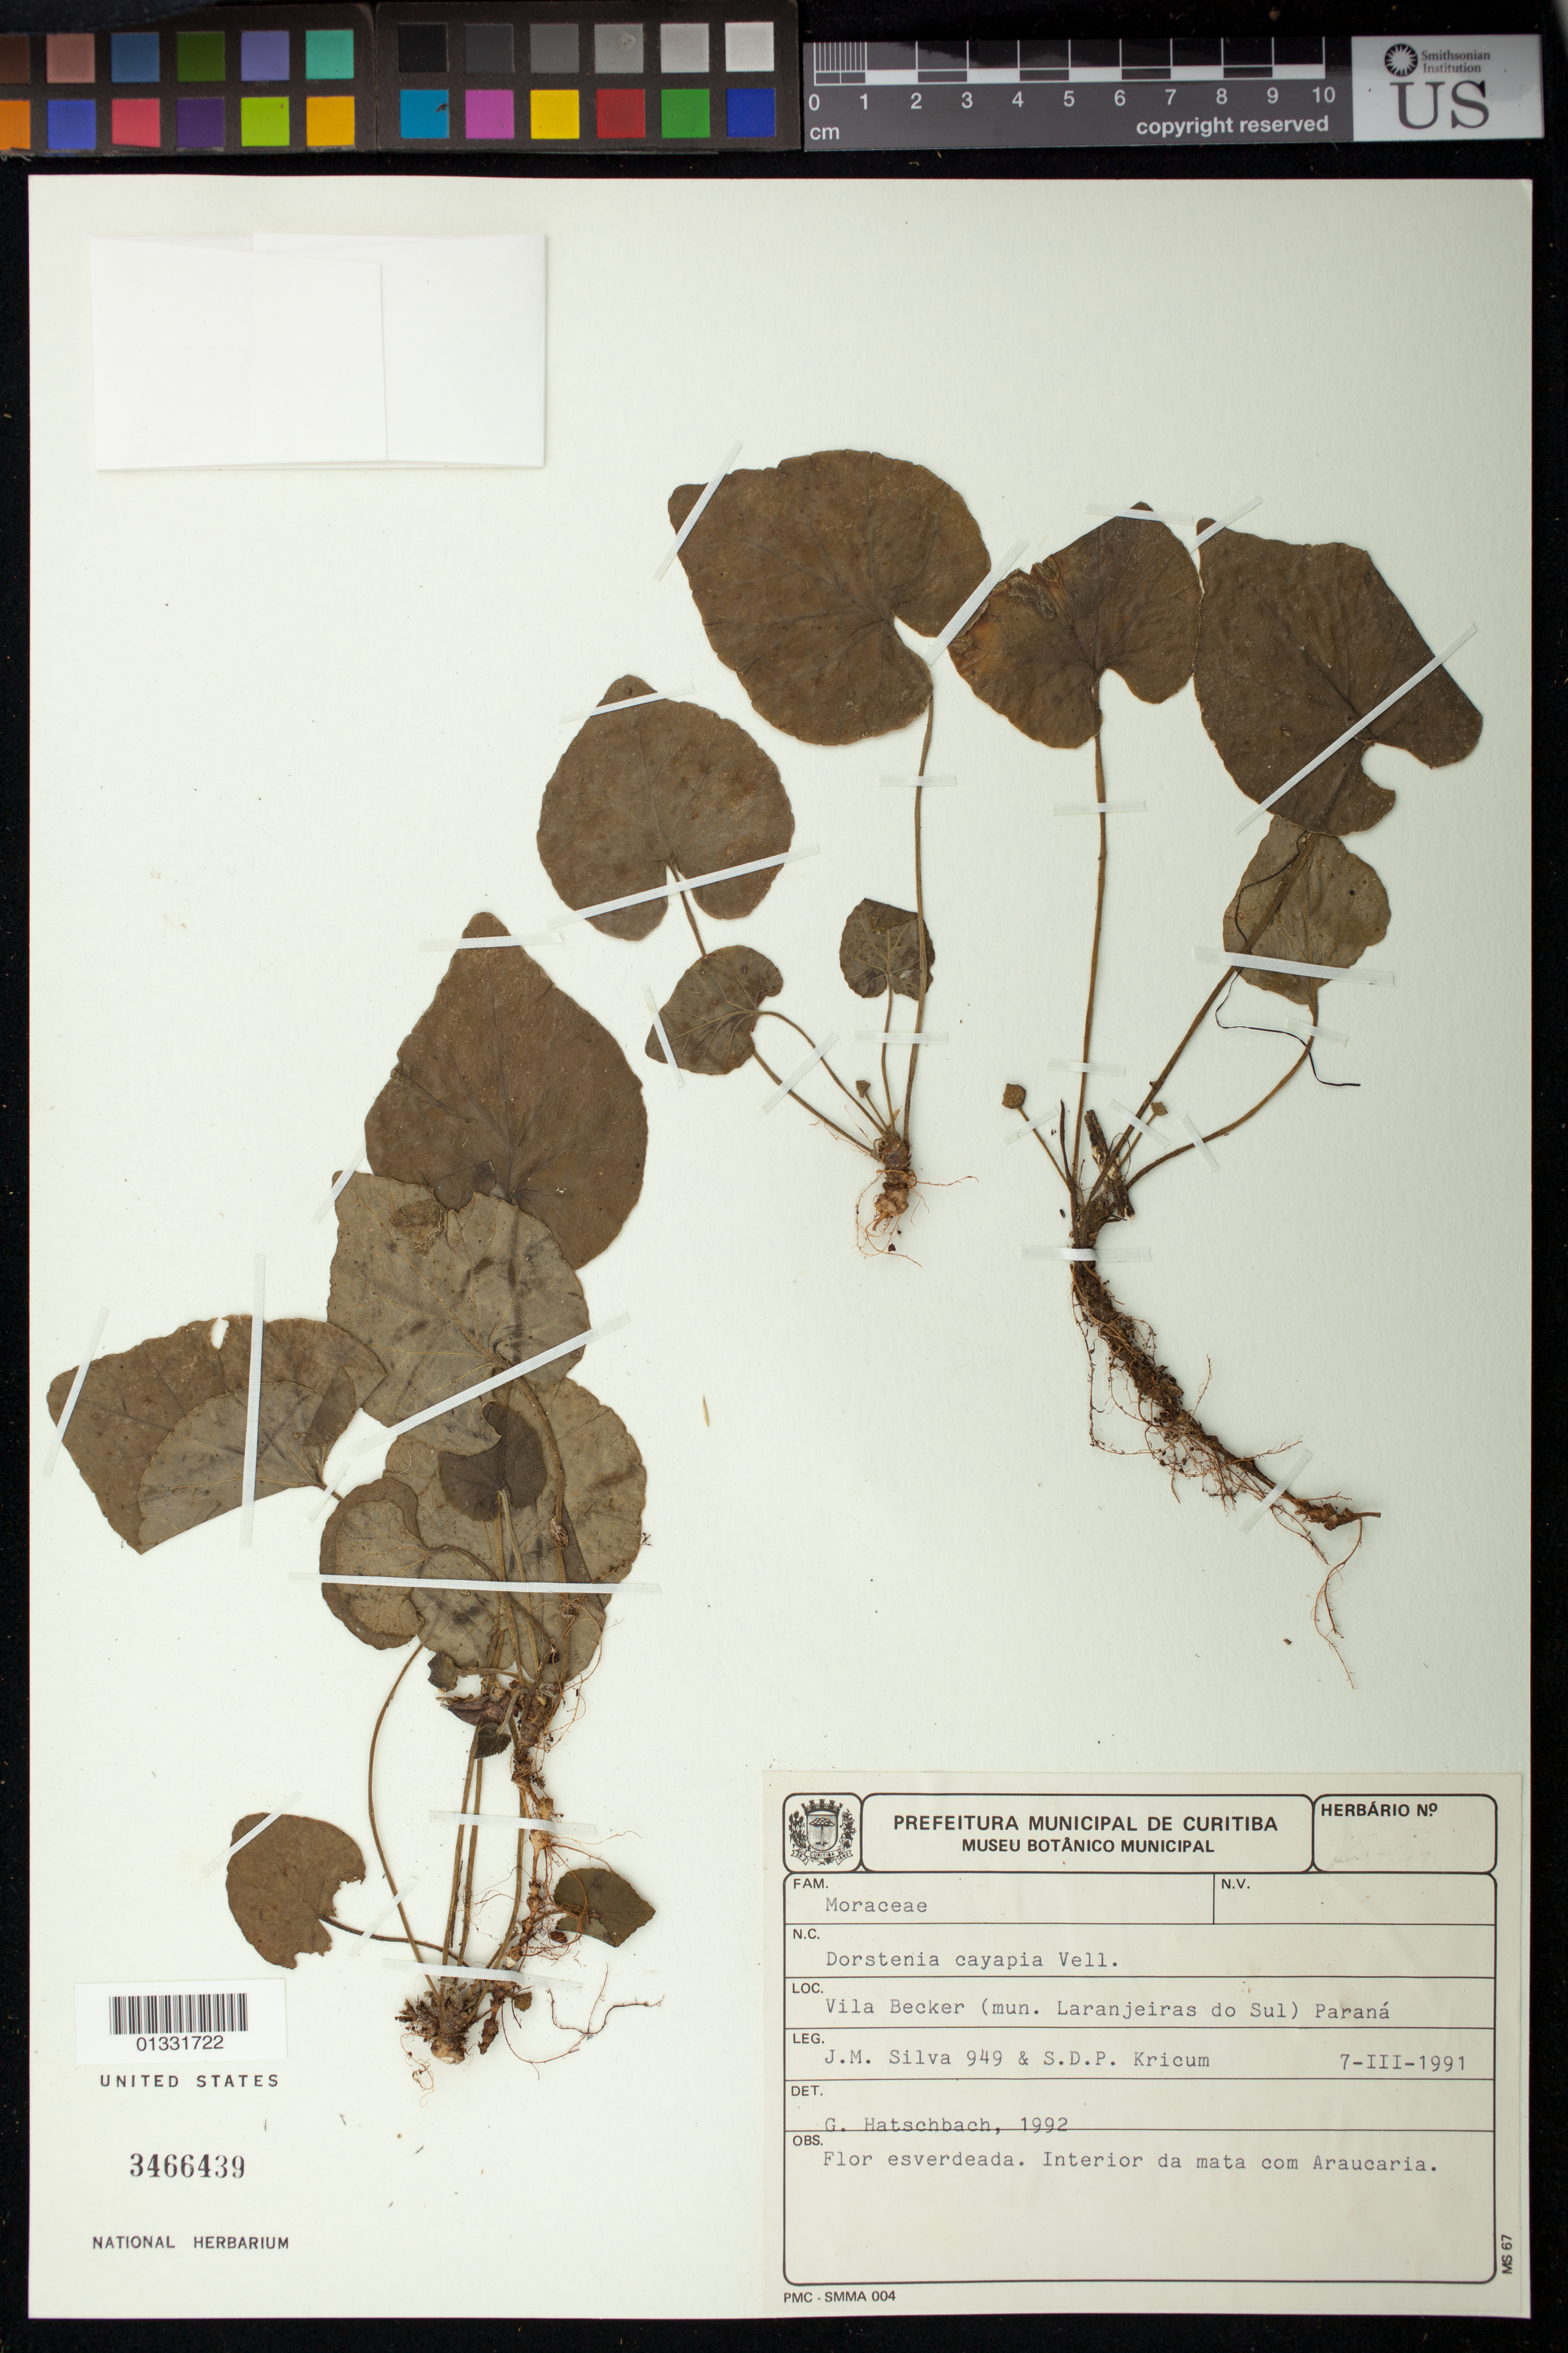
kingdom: Plantae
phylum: Tracheophyta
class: Magnoliopsida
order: Rosales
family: Moraceae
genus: Dorstenia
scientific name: Dorstenia cayapia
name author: Vell.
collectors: J. M. Silva & S. Kricum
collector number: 949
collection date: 1991-03-07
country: Brazil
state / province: Paraná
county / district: Laranjeiras do Sul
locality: Vila Becker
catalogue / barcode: US 3466439